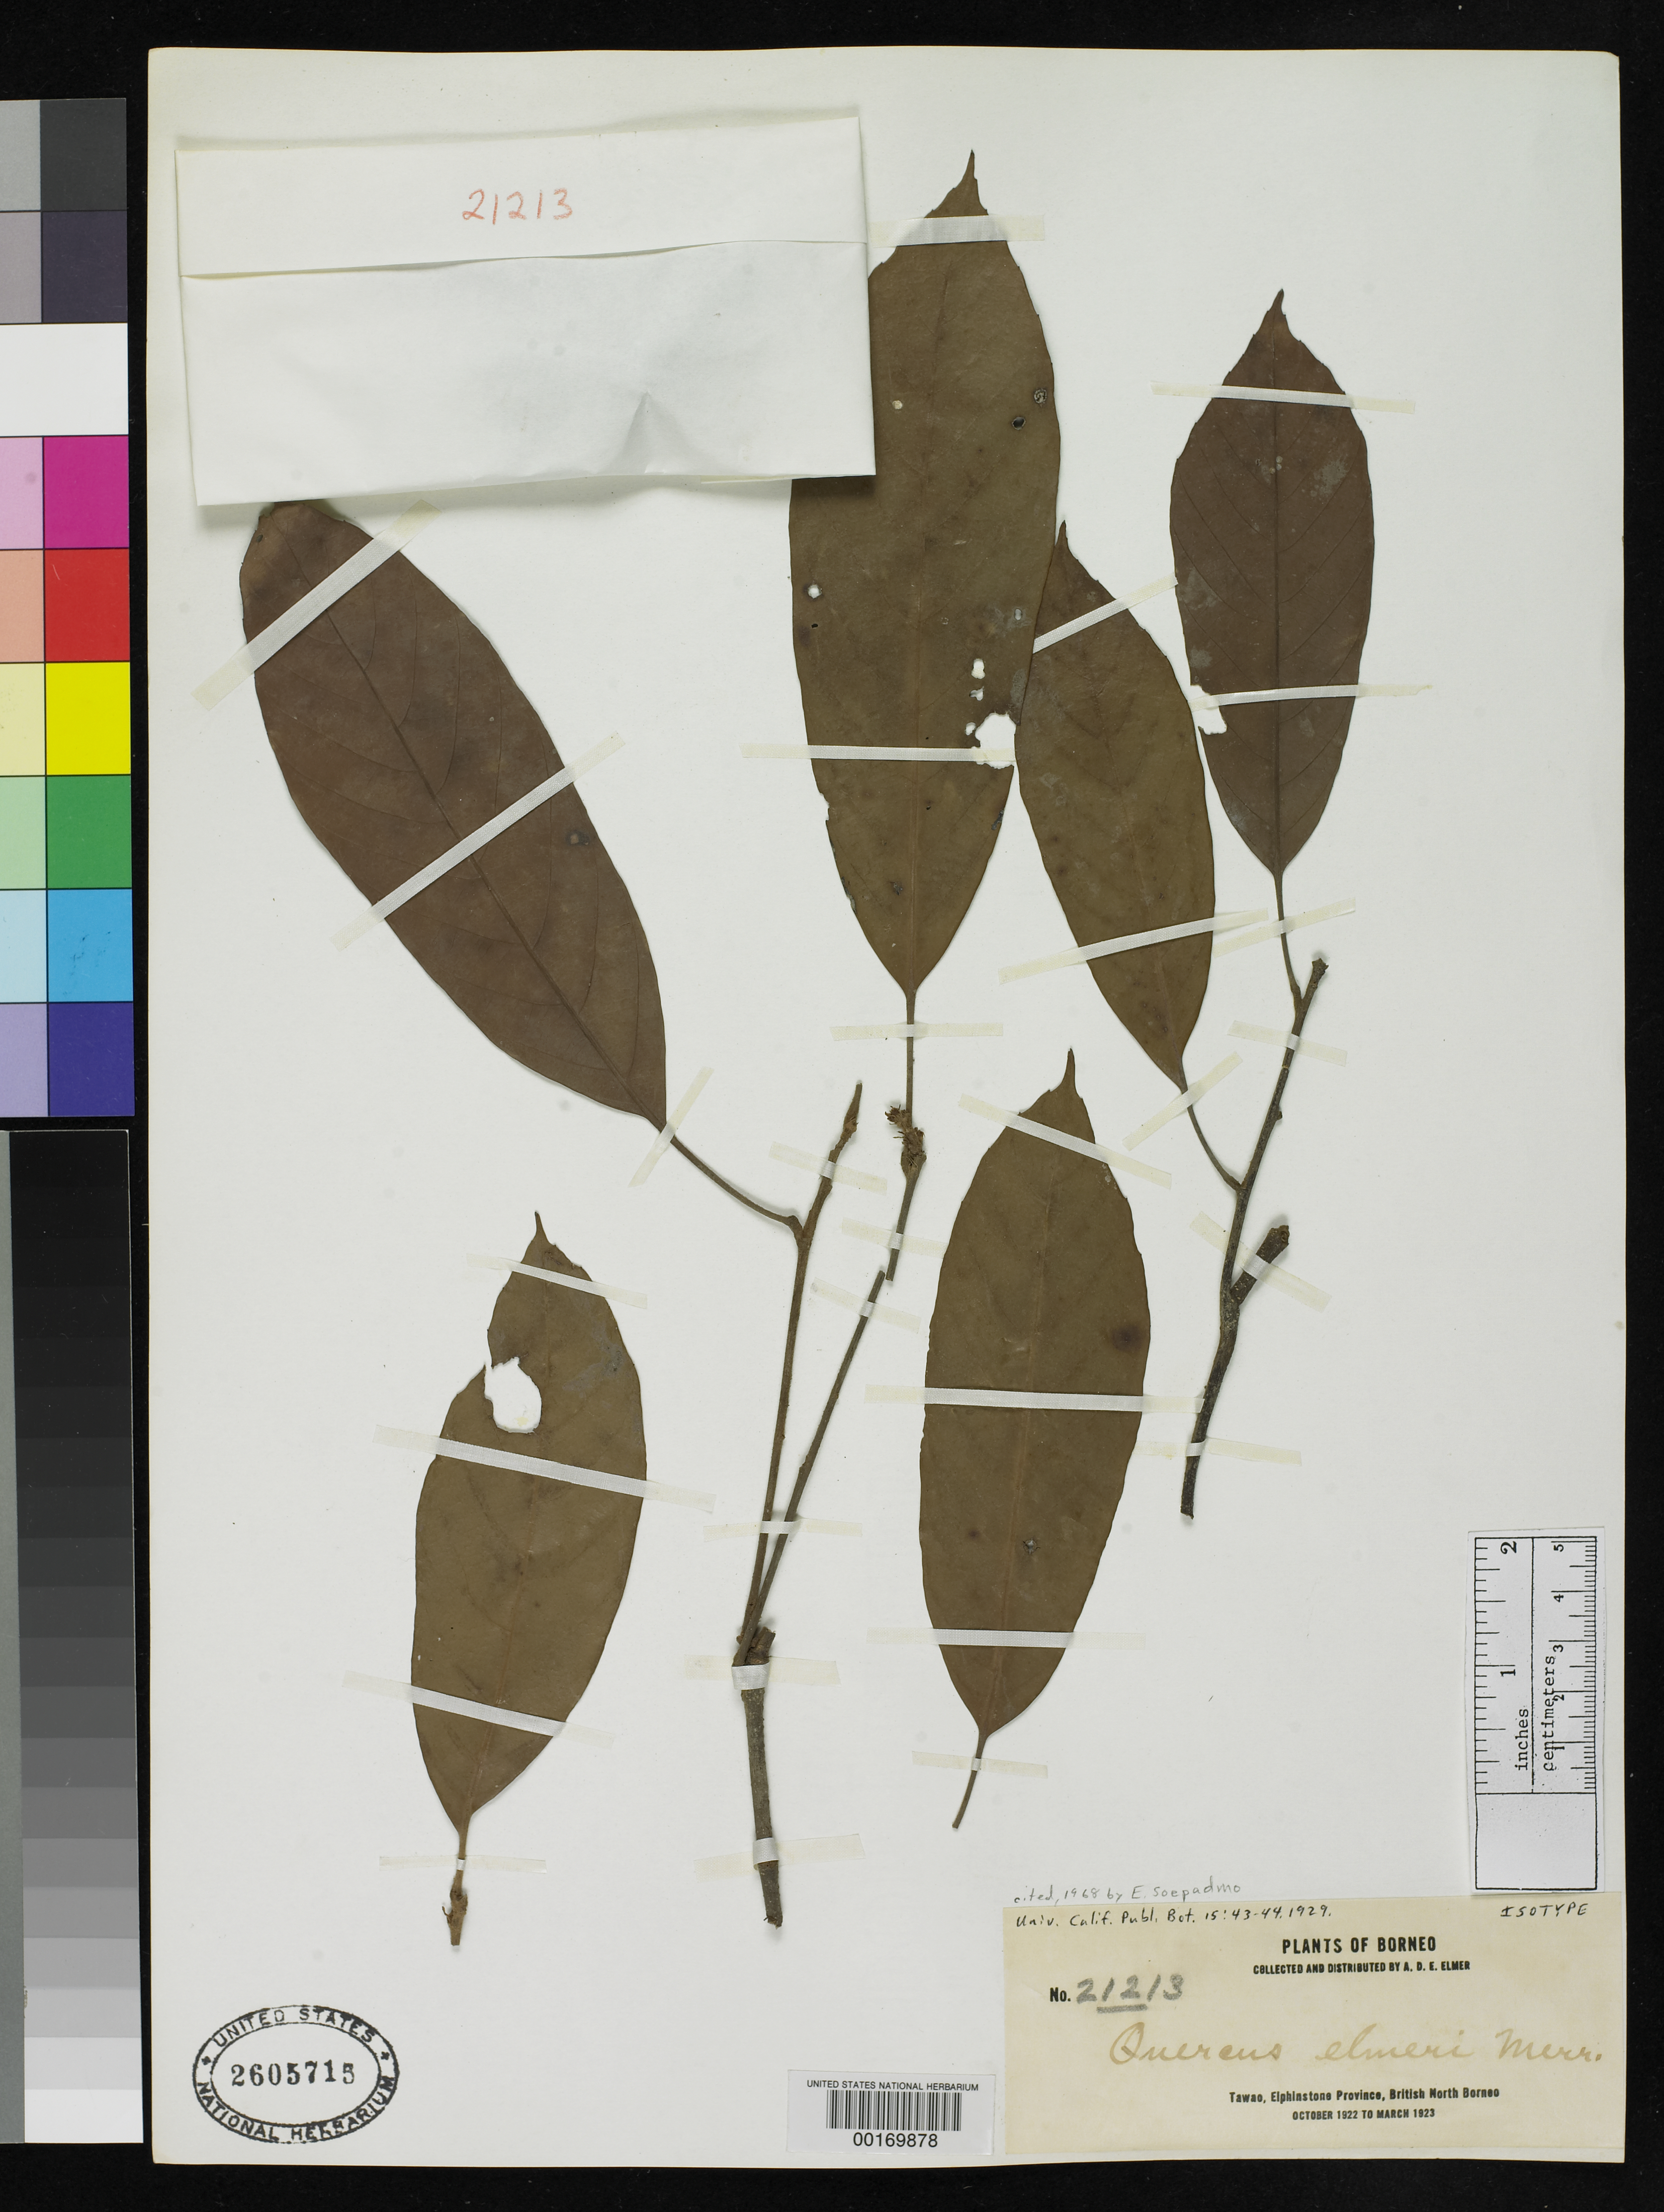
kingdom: Plantae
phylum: Tracheophyta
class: Magnoliopsida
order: Fagales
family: Fagaceae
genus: Quercus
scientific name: Quercus elmeri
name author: Merr.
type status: Isotype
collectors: A. D. E. Elmer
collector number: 21627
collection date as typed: Oct 1922 to -- Mar 1923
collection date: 1922-10/1923-03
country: Malaysia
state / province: Sabah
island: Borneo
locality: Tawao, Elphinstone Province, British North Borneo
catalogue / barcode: US 260715